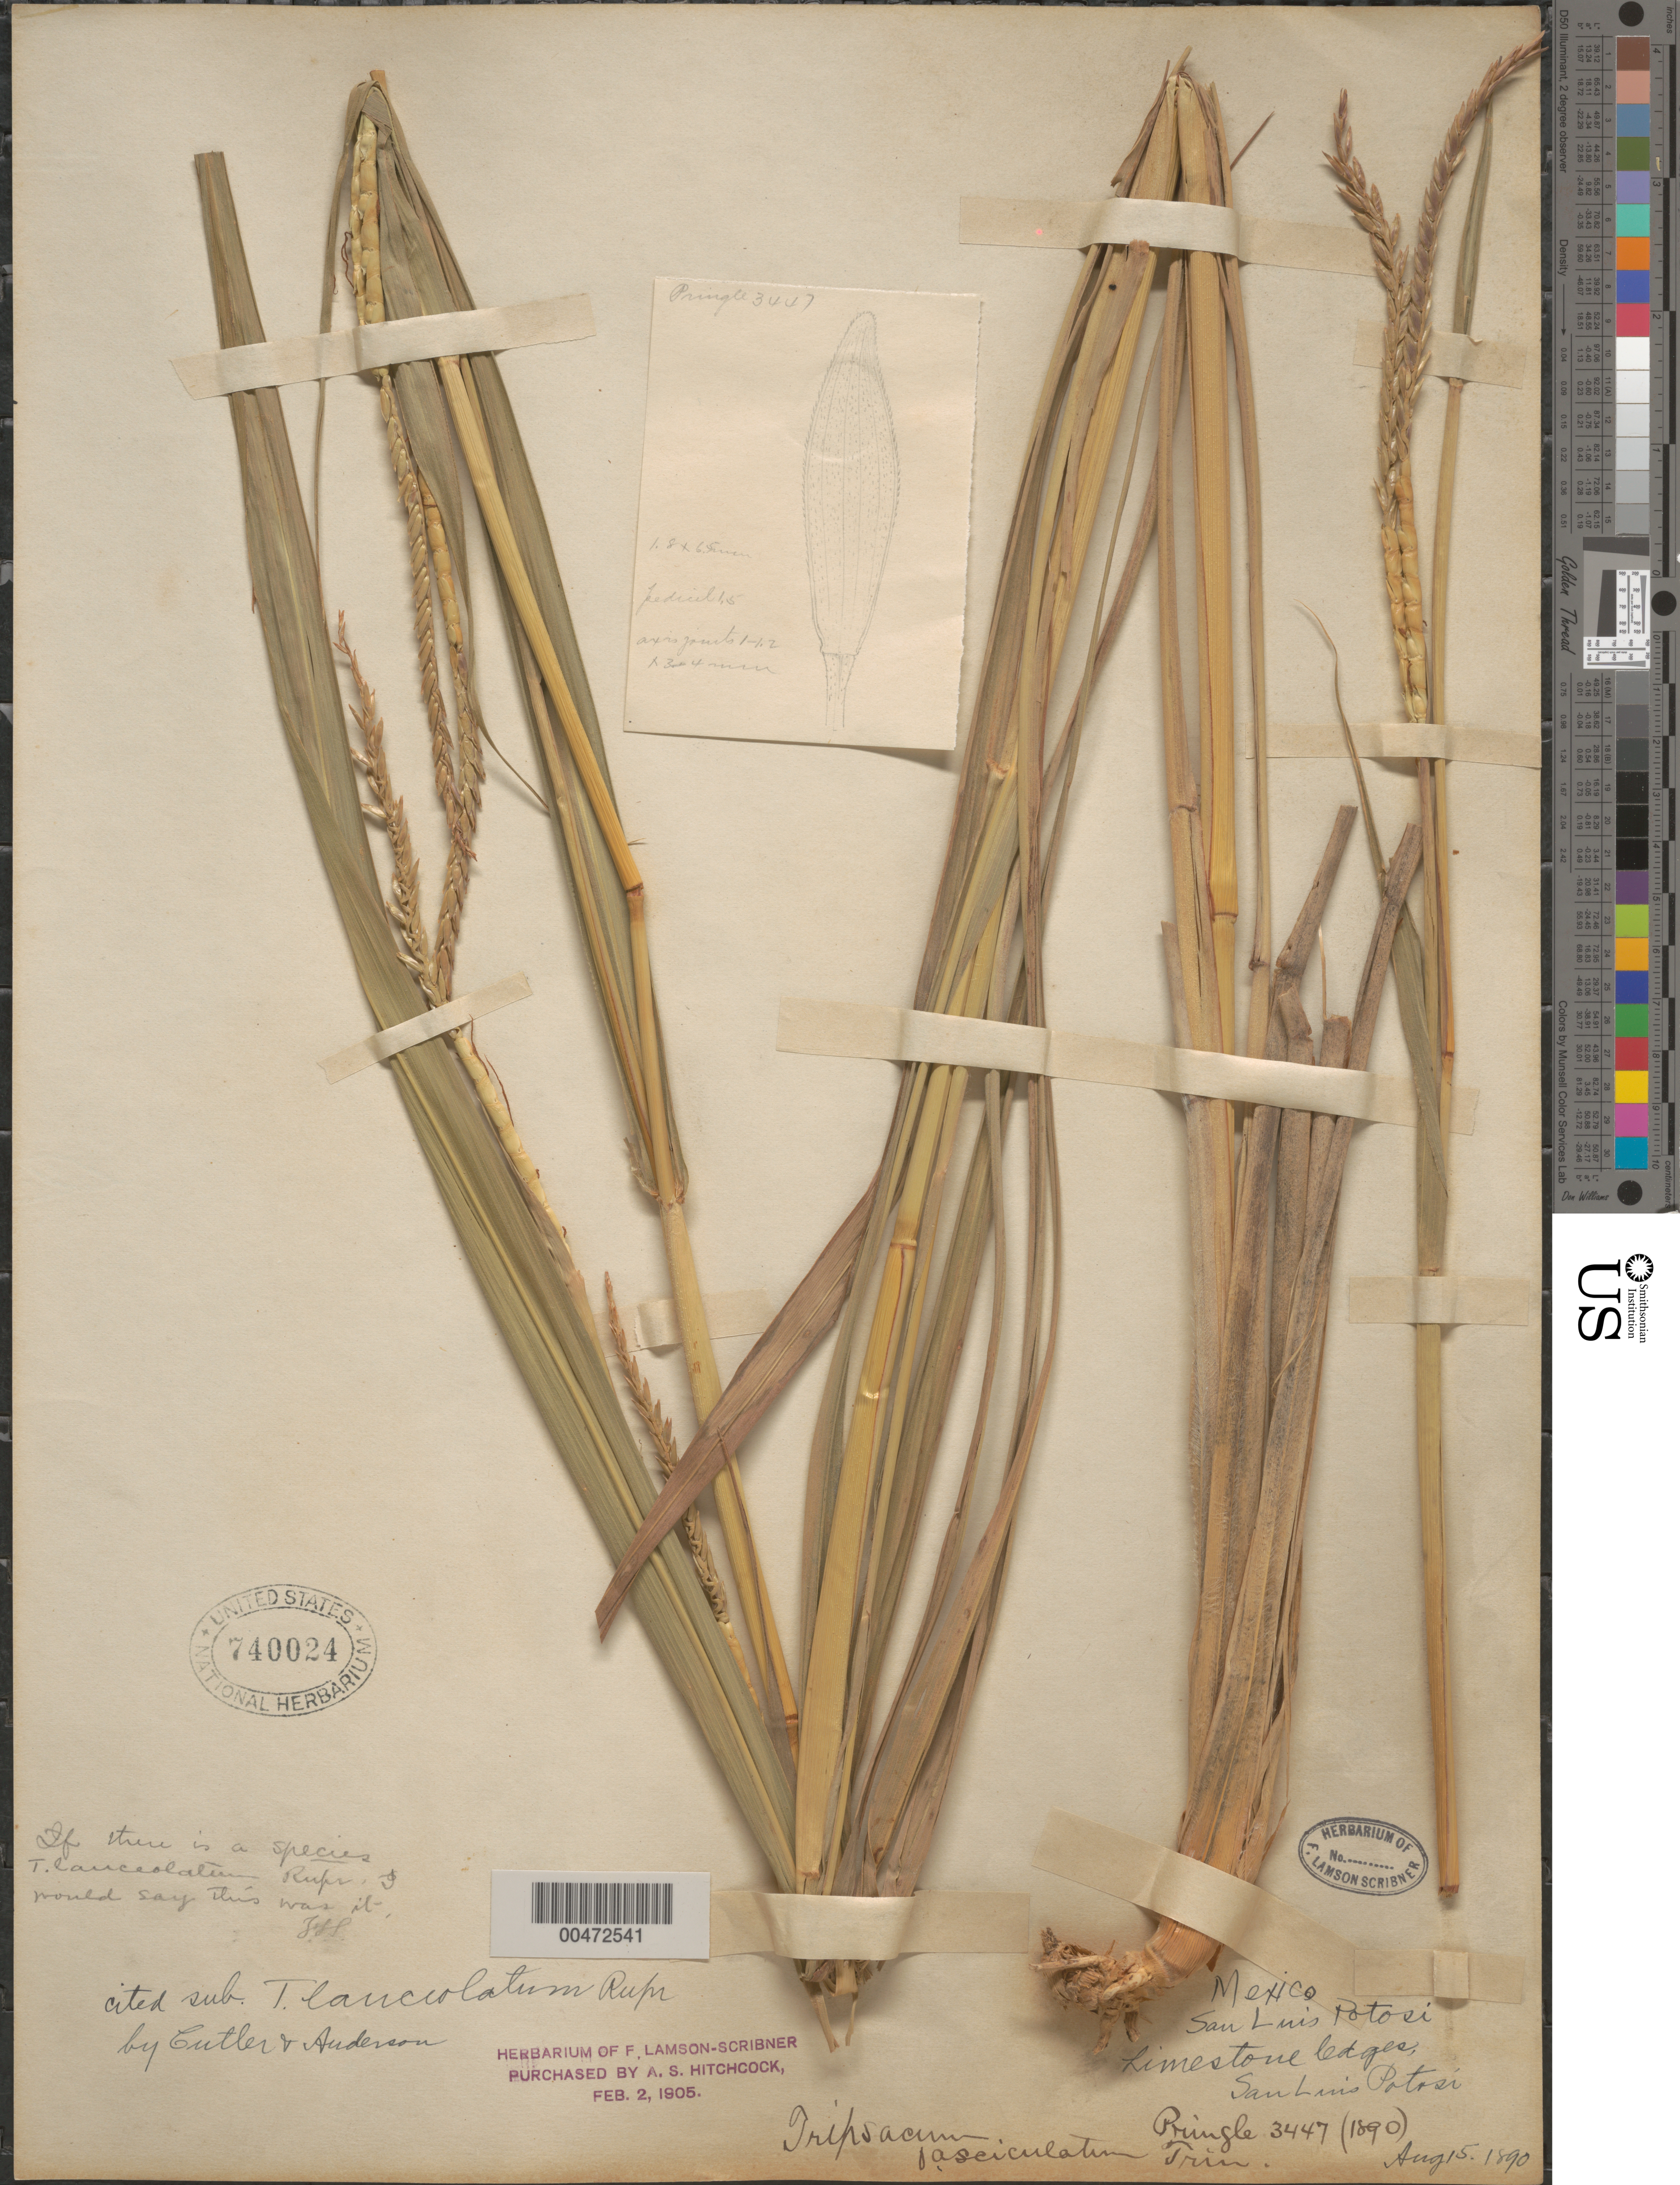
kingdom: Plantae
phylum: Tracheophyta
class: Liliopsida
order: Poales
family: Poaceae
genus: Tripsacum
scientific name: Tripsacum lanceolatum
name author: Rupr. ex E. Fourn.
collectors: -- Pringle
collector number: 3447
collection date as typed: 15 Aug 1890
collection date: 1890-08-15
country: Mexico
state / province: San Luis Potosi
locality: San Luis Potosi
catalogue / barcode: US 740024